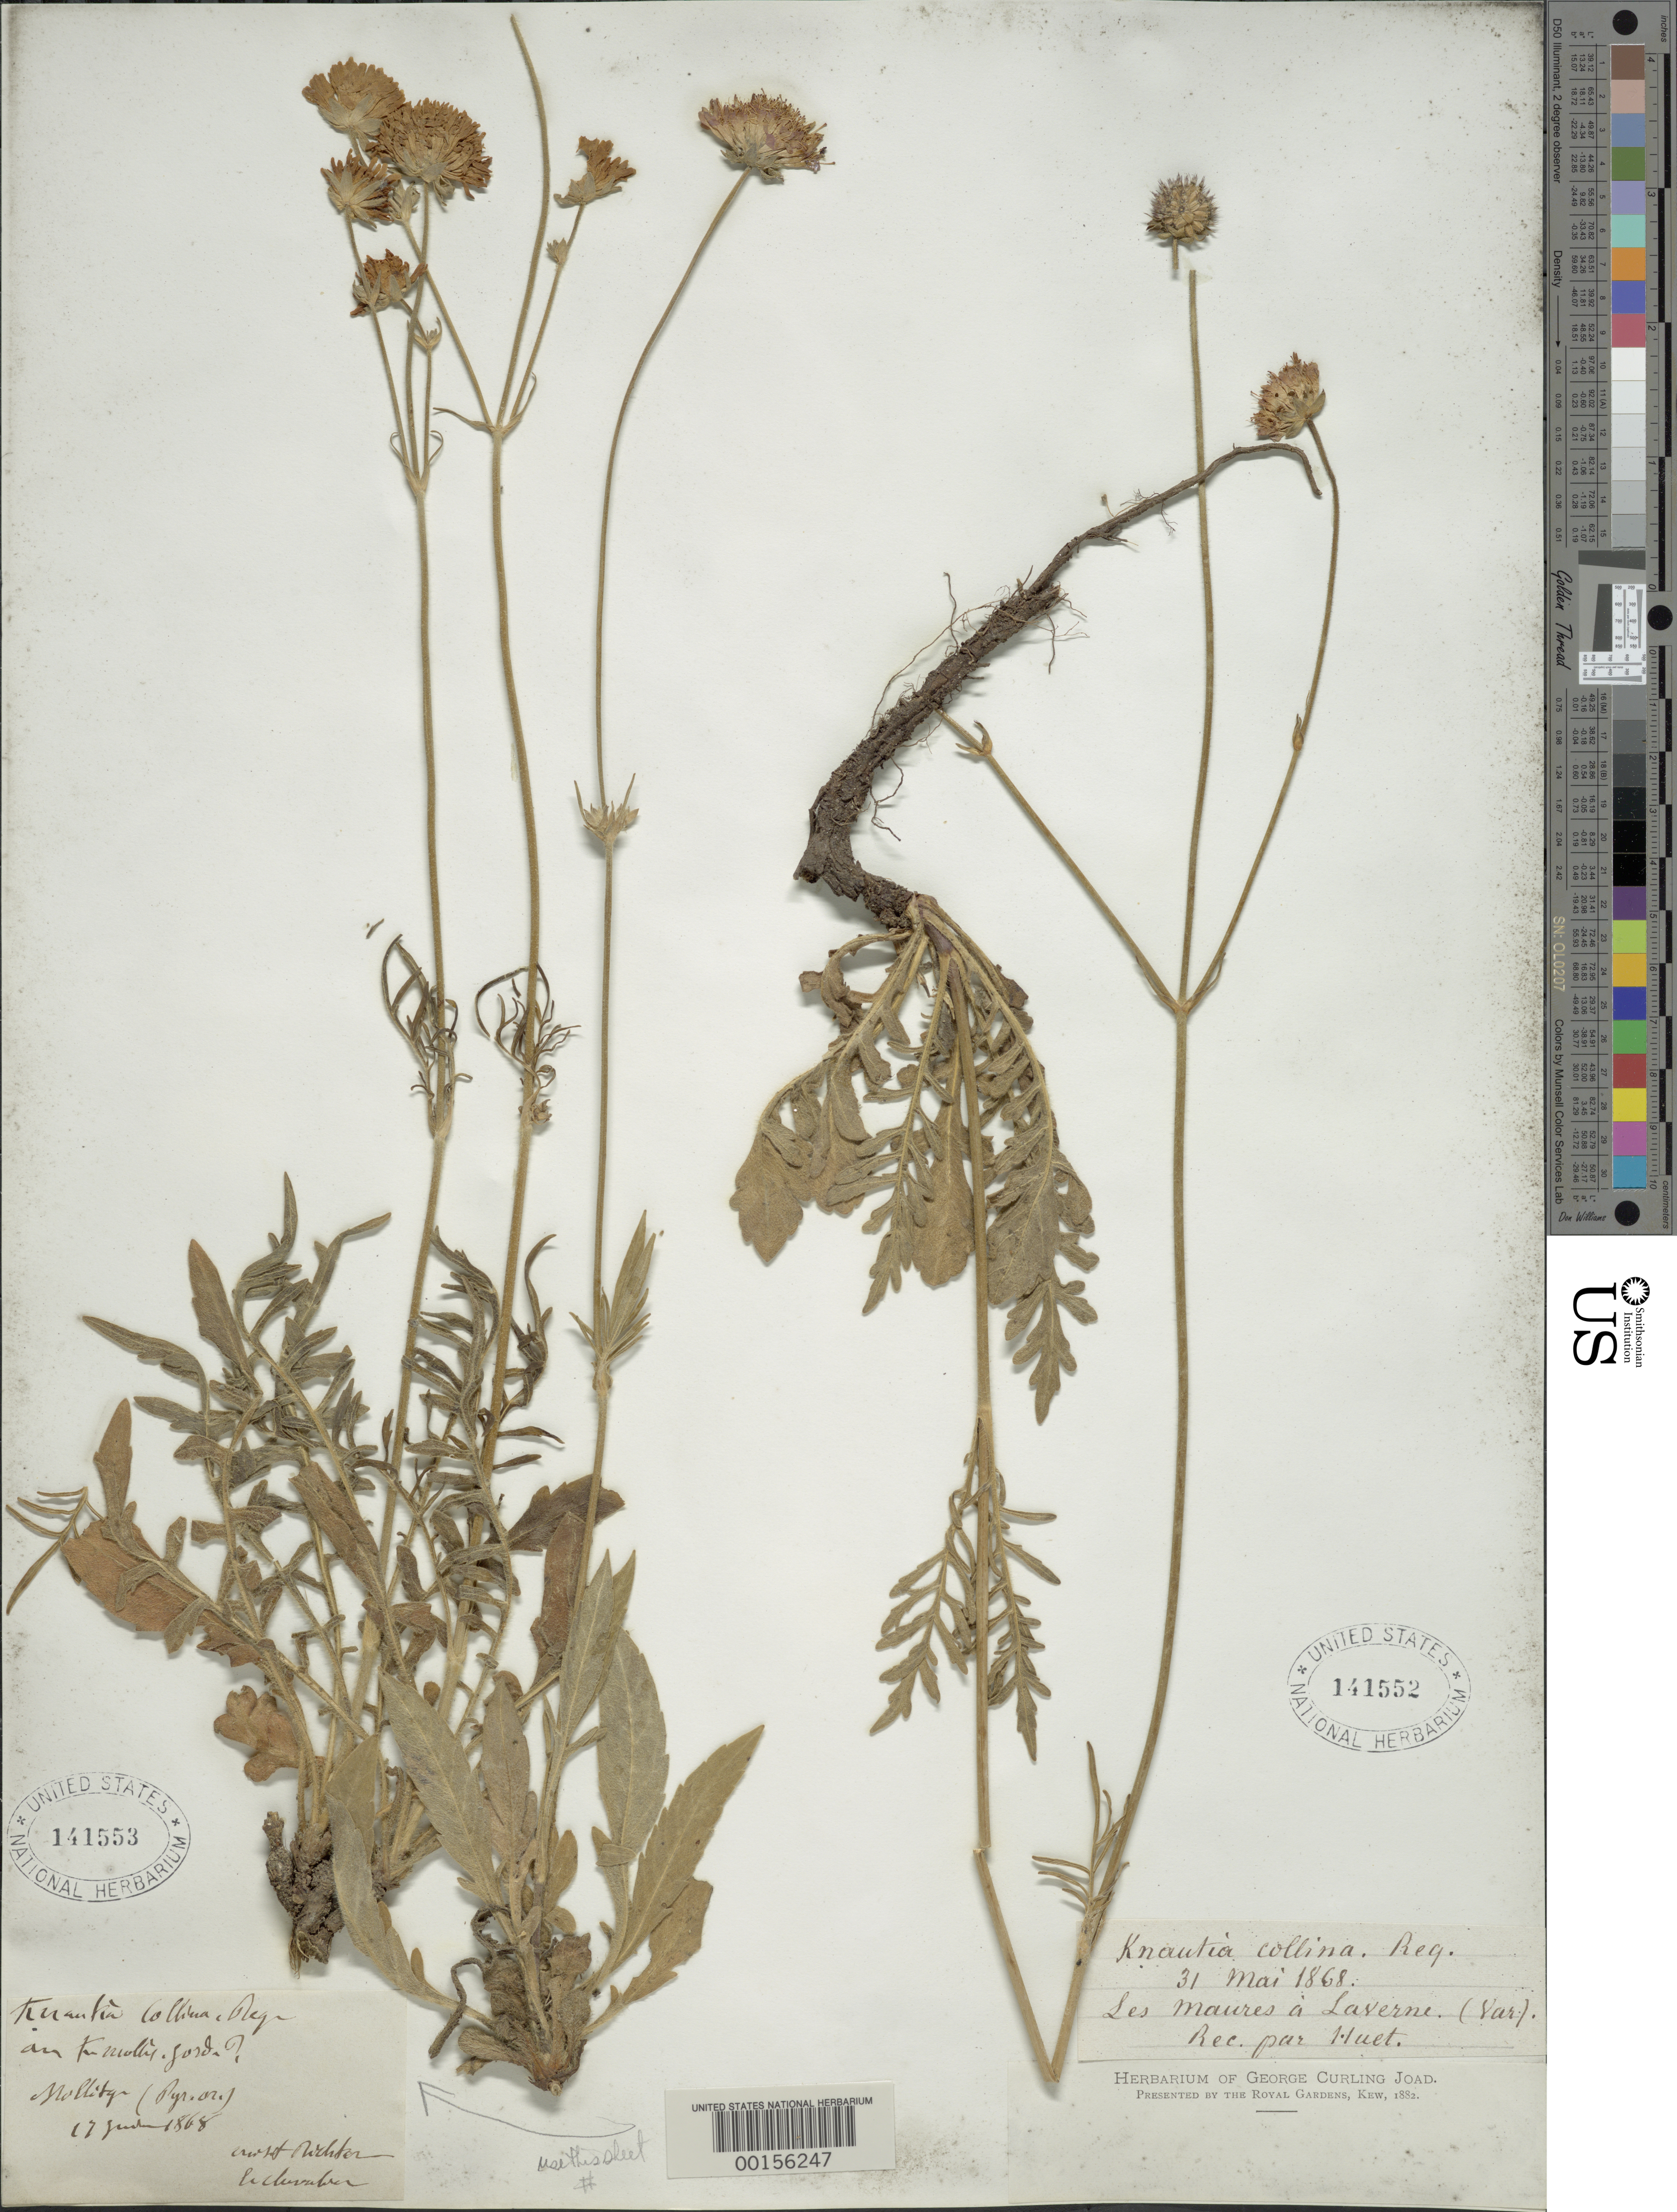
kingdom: Plantae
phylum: Tracheophyta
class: Magnoliopsida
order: Dipsacales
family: Caprifoliaceae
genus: Knautia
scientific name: Knautia collina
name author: Req.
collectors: L. Richter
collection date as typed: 31 May 1868 to 17 Jul 1868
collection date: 1868-05-31/1868-07-17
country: France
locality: Mollitga and Les Maures a Laverne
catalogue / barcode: US 141553